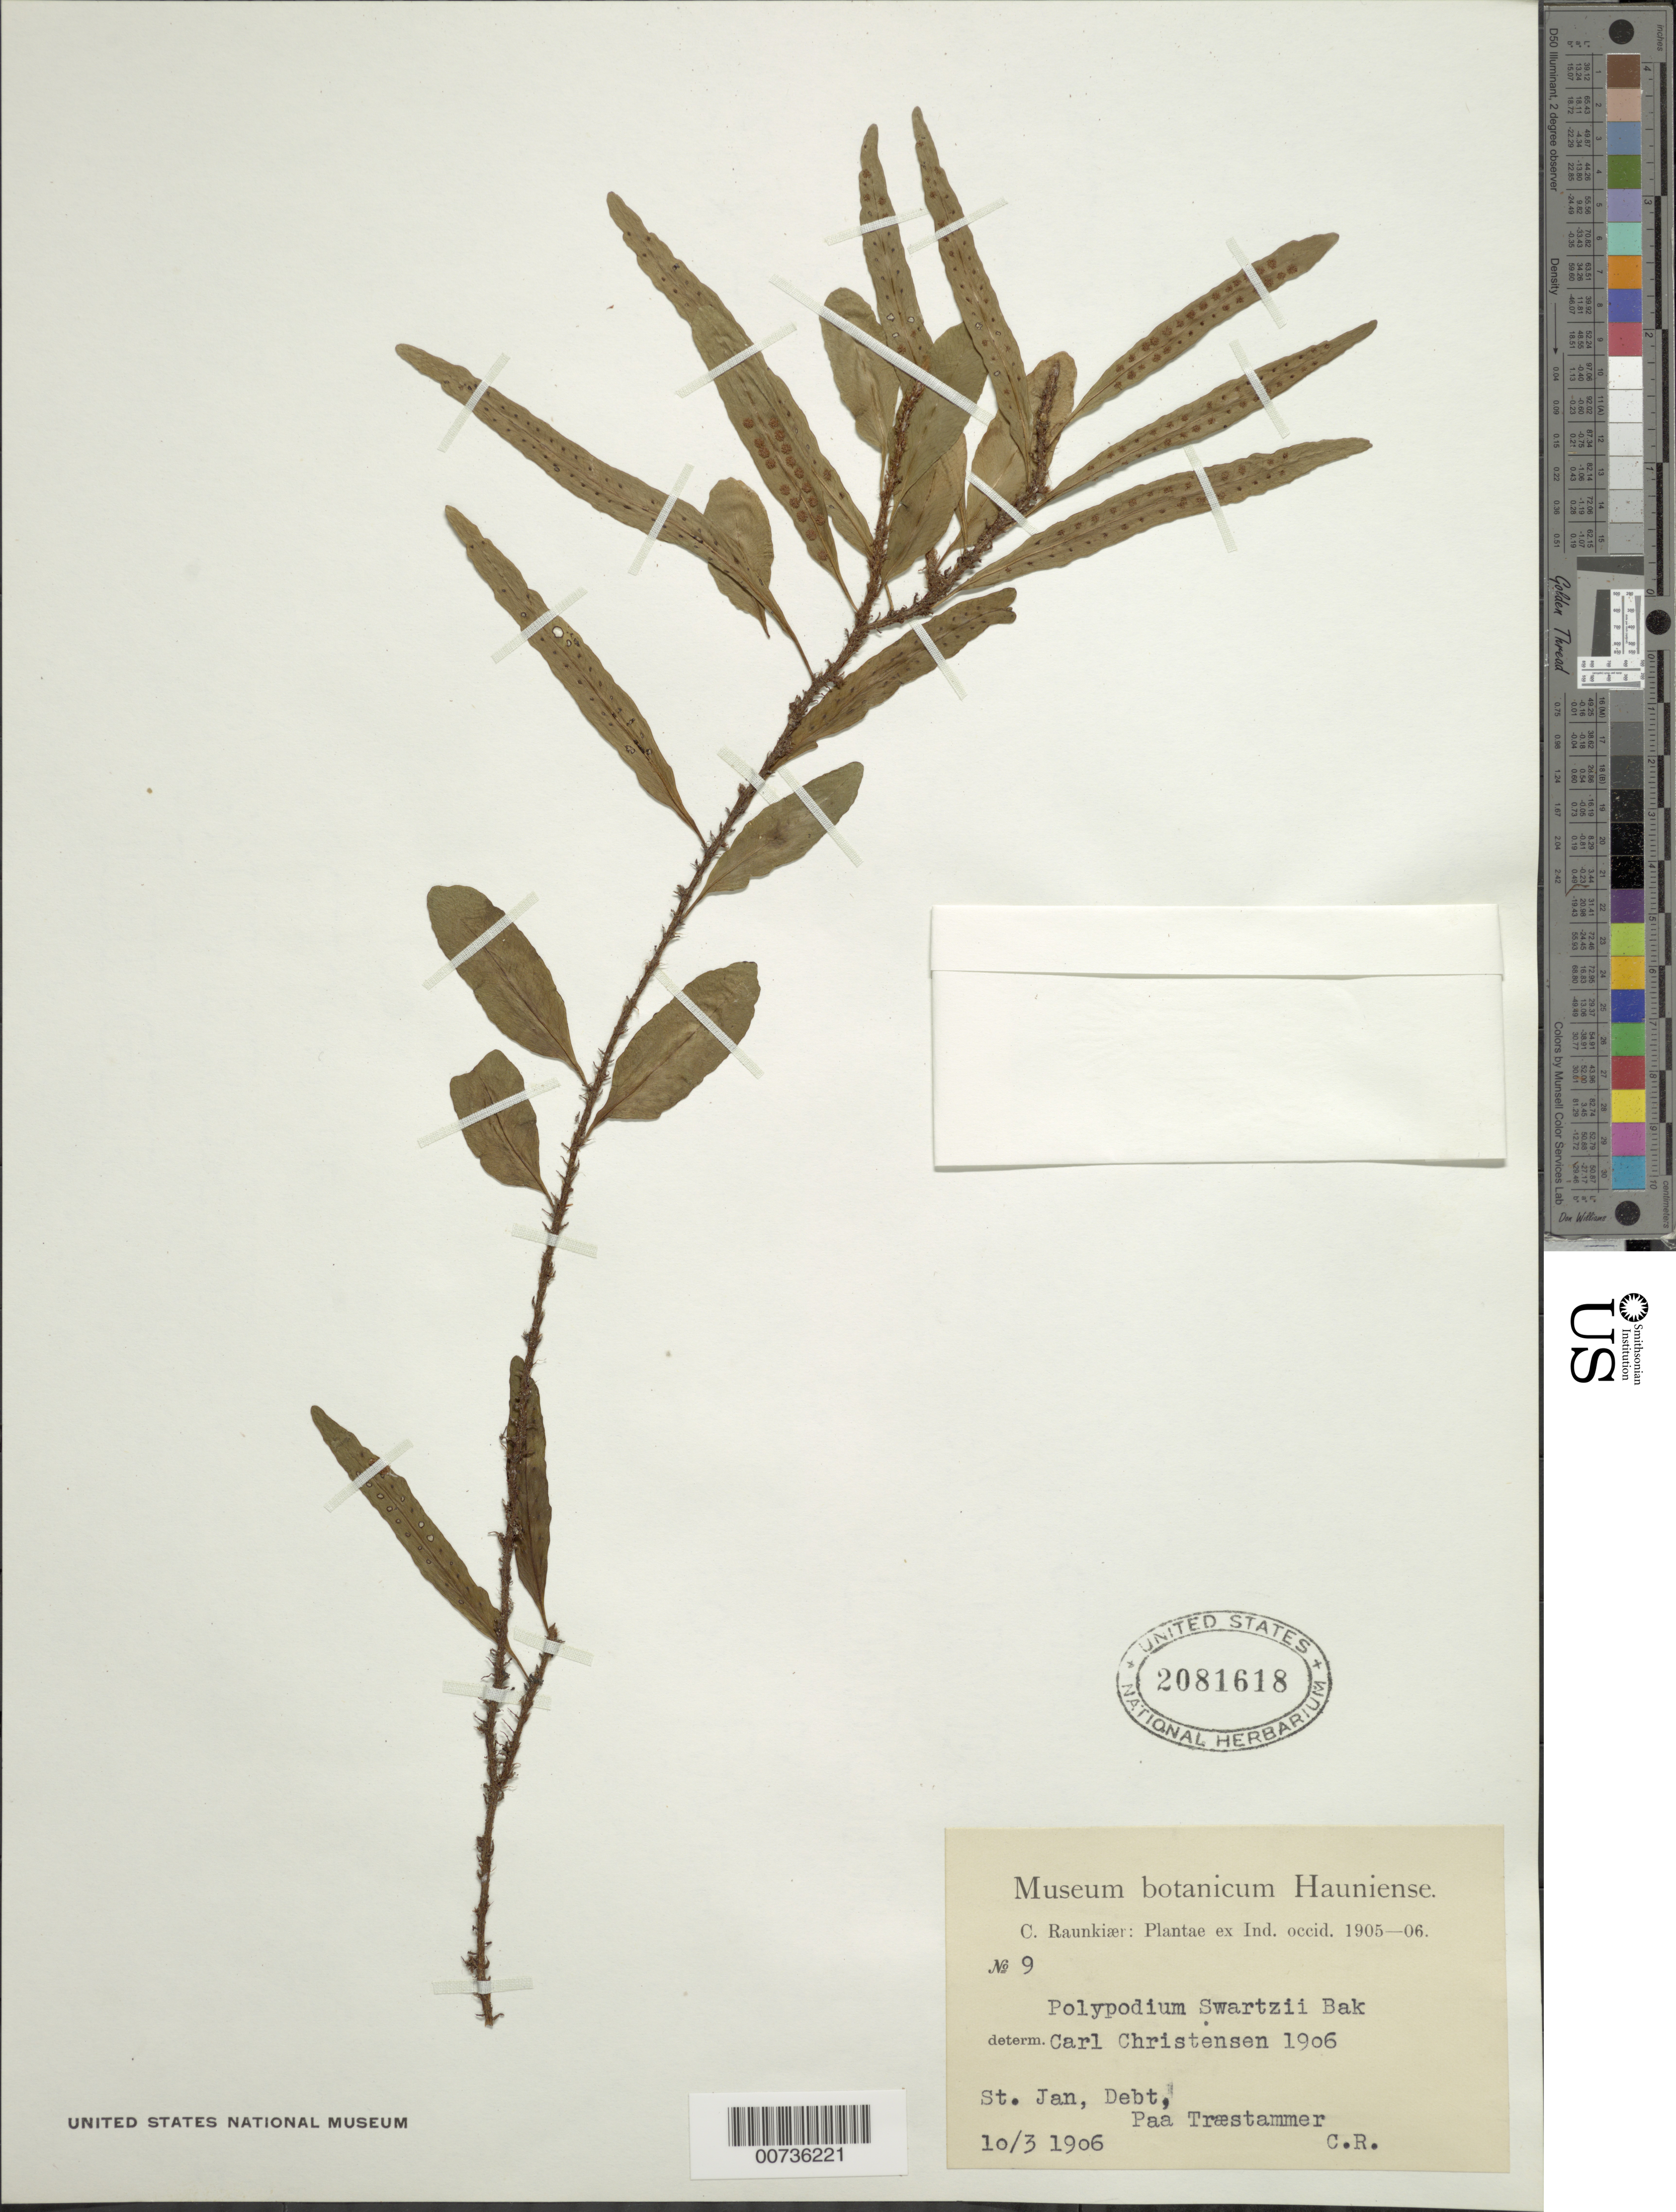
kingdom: Plantae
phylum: Tracheophyta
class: Polypodiopsida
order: Polypodiales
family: Polypodiaceae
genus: Microgramma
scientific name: Microgramma heterophylla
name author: (L.) Wherry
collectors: C. Raunkiær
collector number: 9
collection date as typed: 03 Oct 1906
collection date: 1906-10-03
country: U.S. Virgin Islands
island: St. John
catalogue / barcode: US 2081618